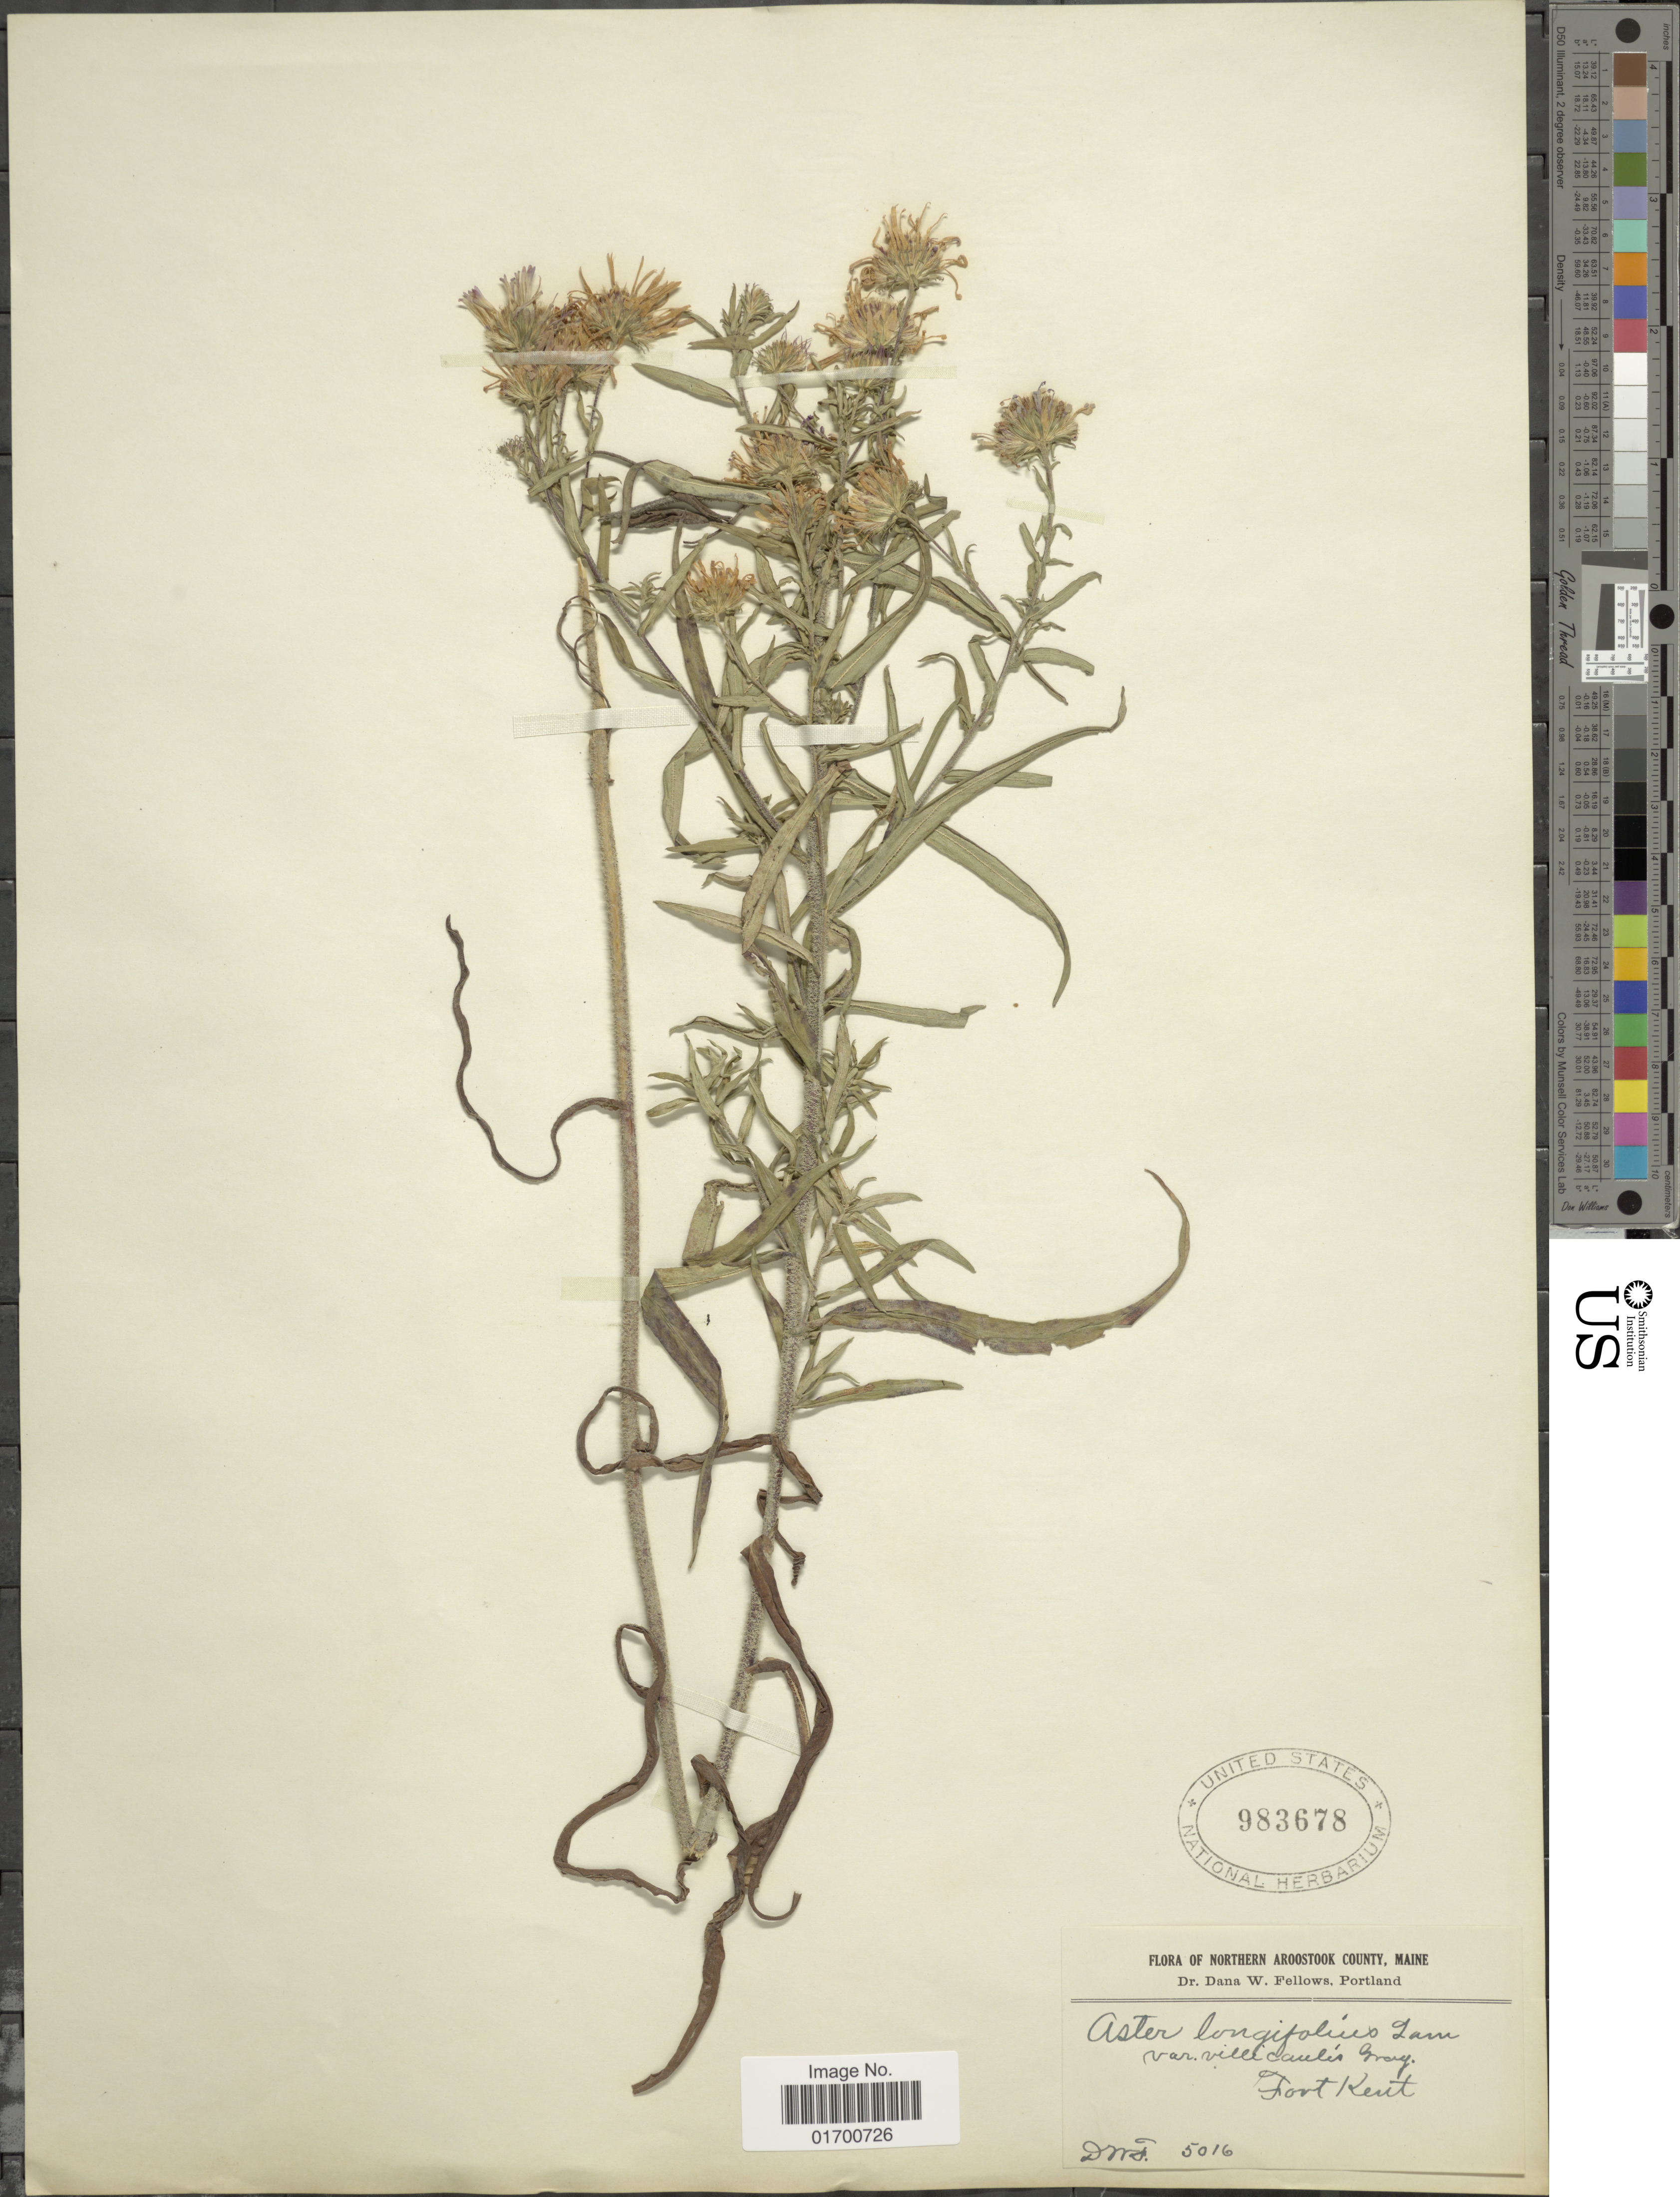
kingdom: Plantae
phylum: Tracheophyta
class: Magnoliopsida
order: Asterales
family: Asteraceae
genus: Symphyotrichum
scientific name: Symphyotrichum longifolium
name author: (Lam.) G.L. Nesom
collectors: D. W. Fellows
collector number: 5016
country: United States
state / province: Maine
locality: Northern Aroostook County, Fort Keut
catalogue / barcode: US 983678